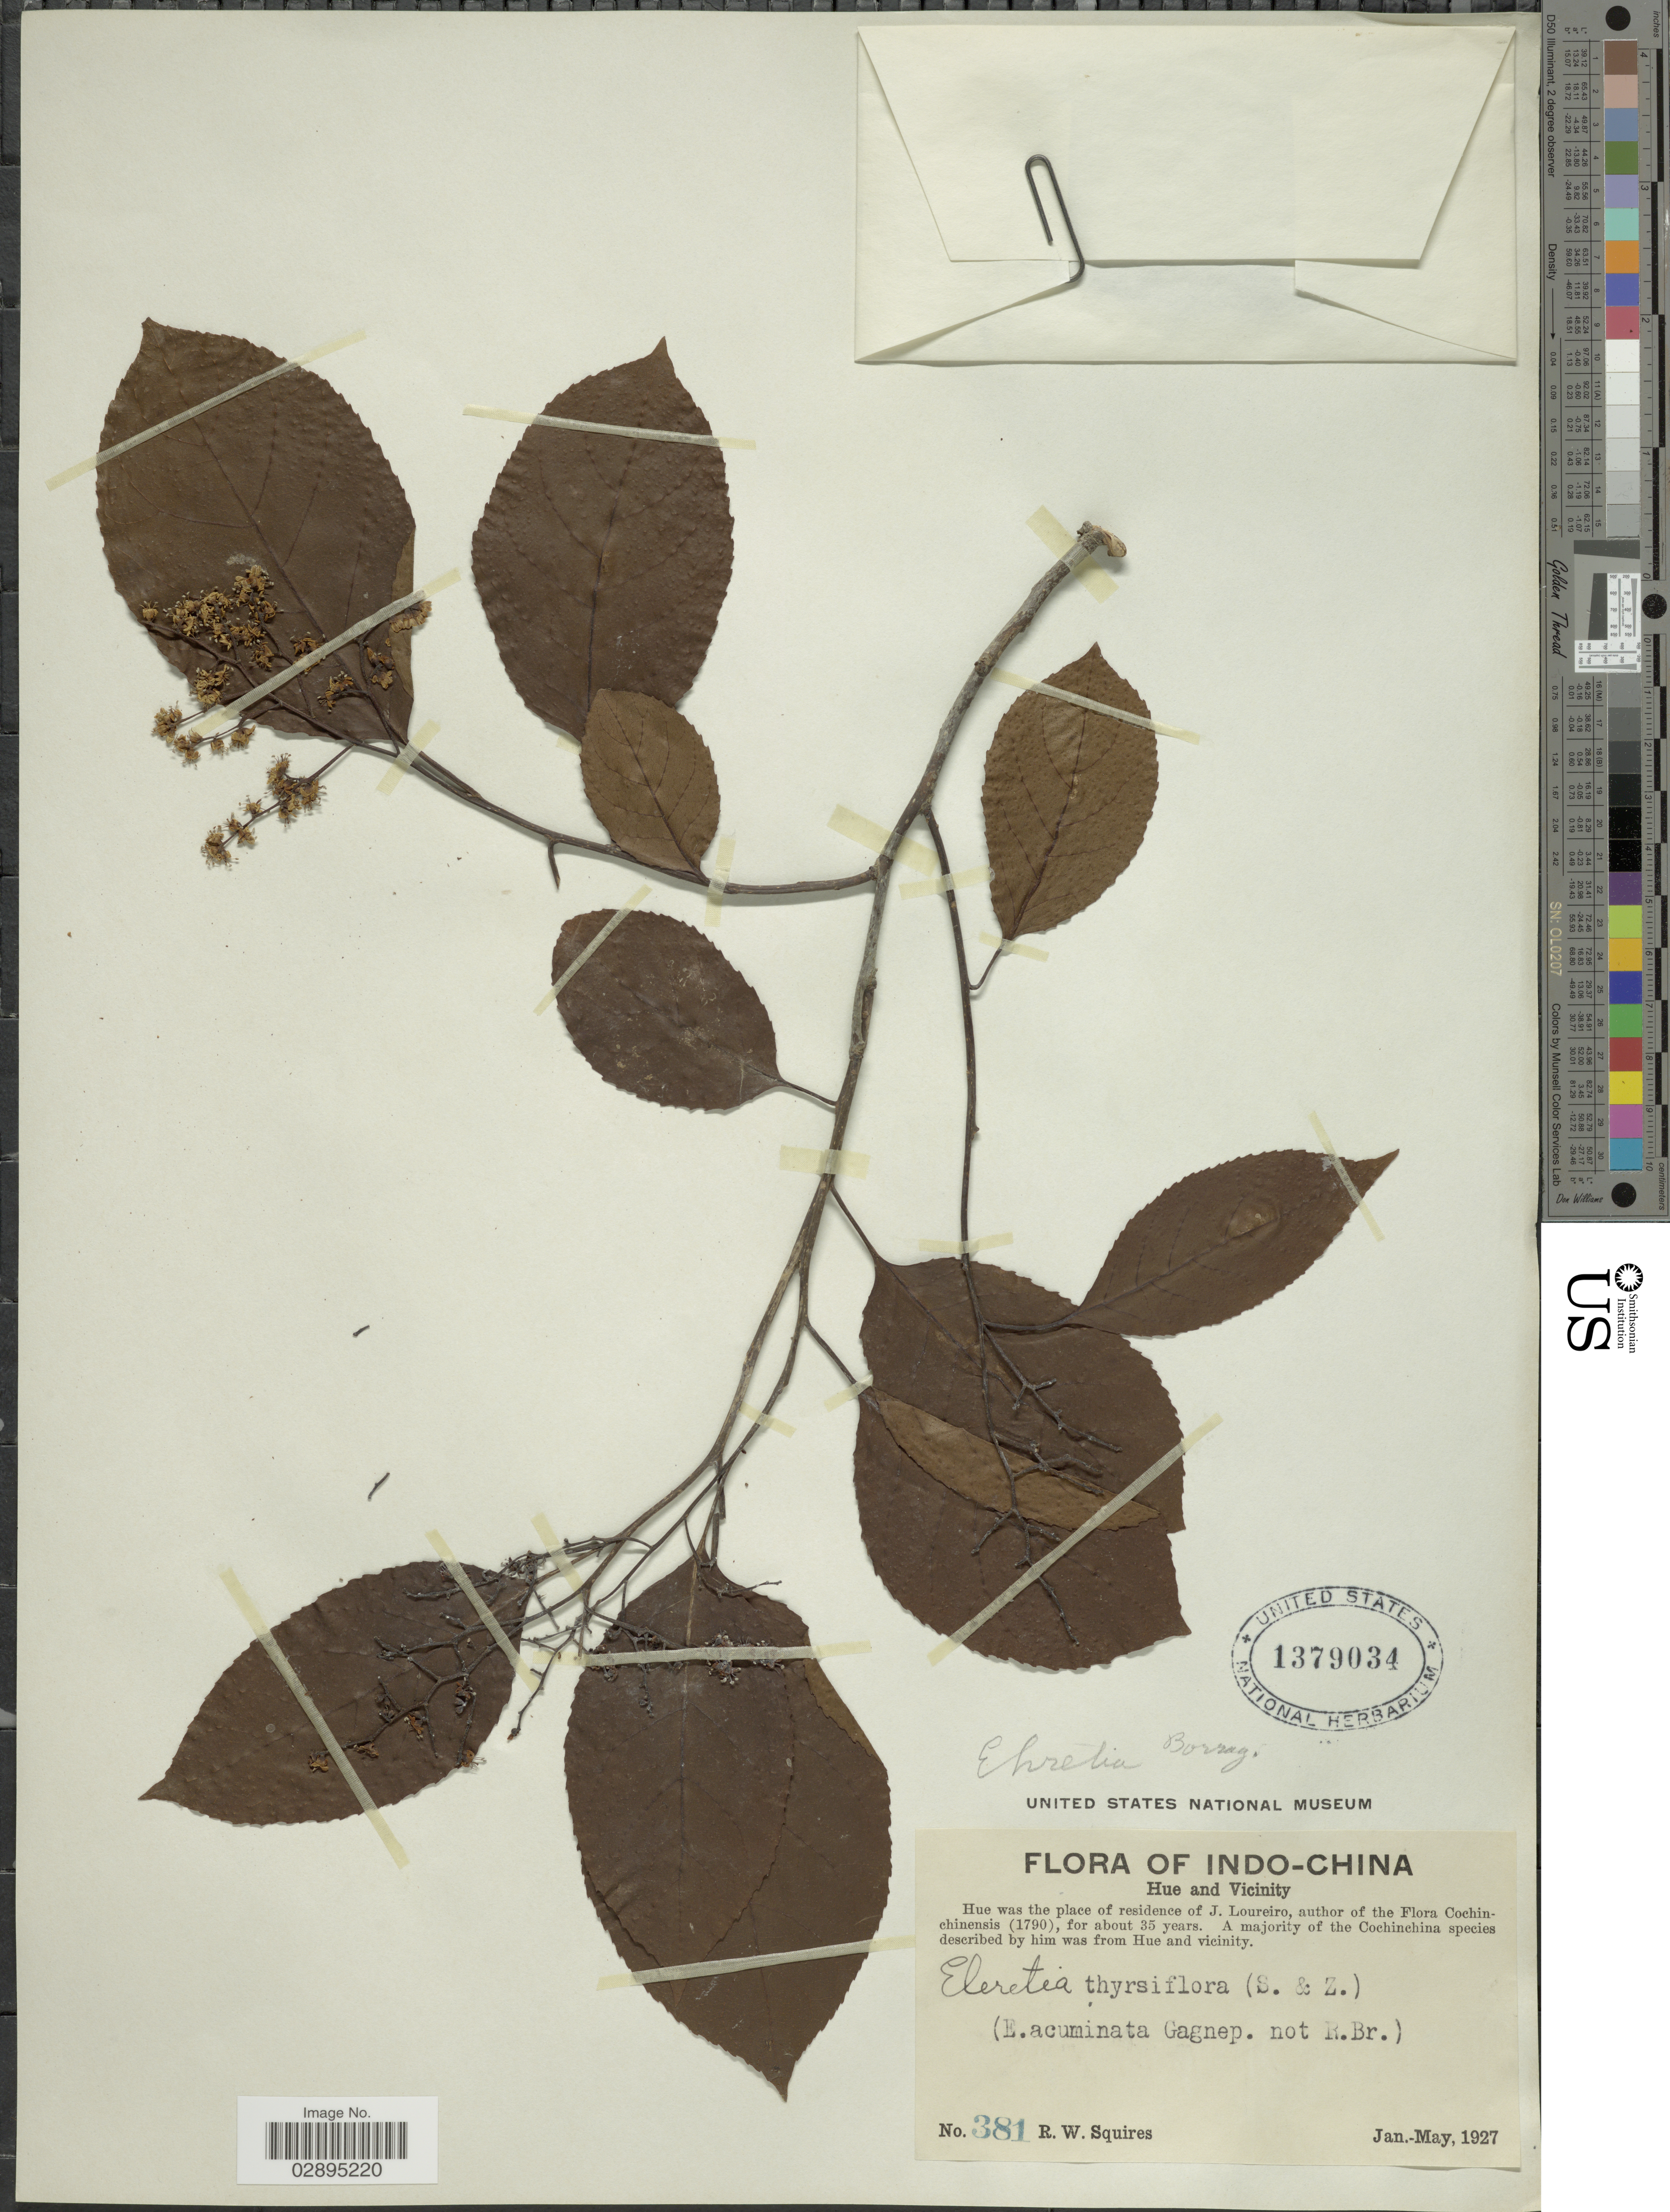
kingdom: Plantae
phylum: Tracheophyta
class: Magnoliopsida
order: Boraginales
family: Ehretiaceae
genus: Ehretia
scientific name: Ehretia acuminata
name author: R. Br.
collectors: R. Squires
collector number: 381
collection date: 1927-01/1927-05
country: Vietnam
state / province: Thua Thien-Hue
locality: Indo-China. Hue and vicinity.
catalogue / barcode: US 1379034